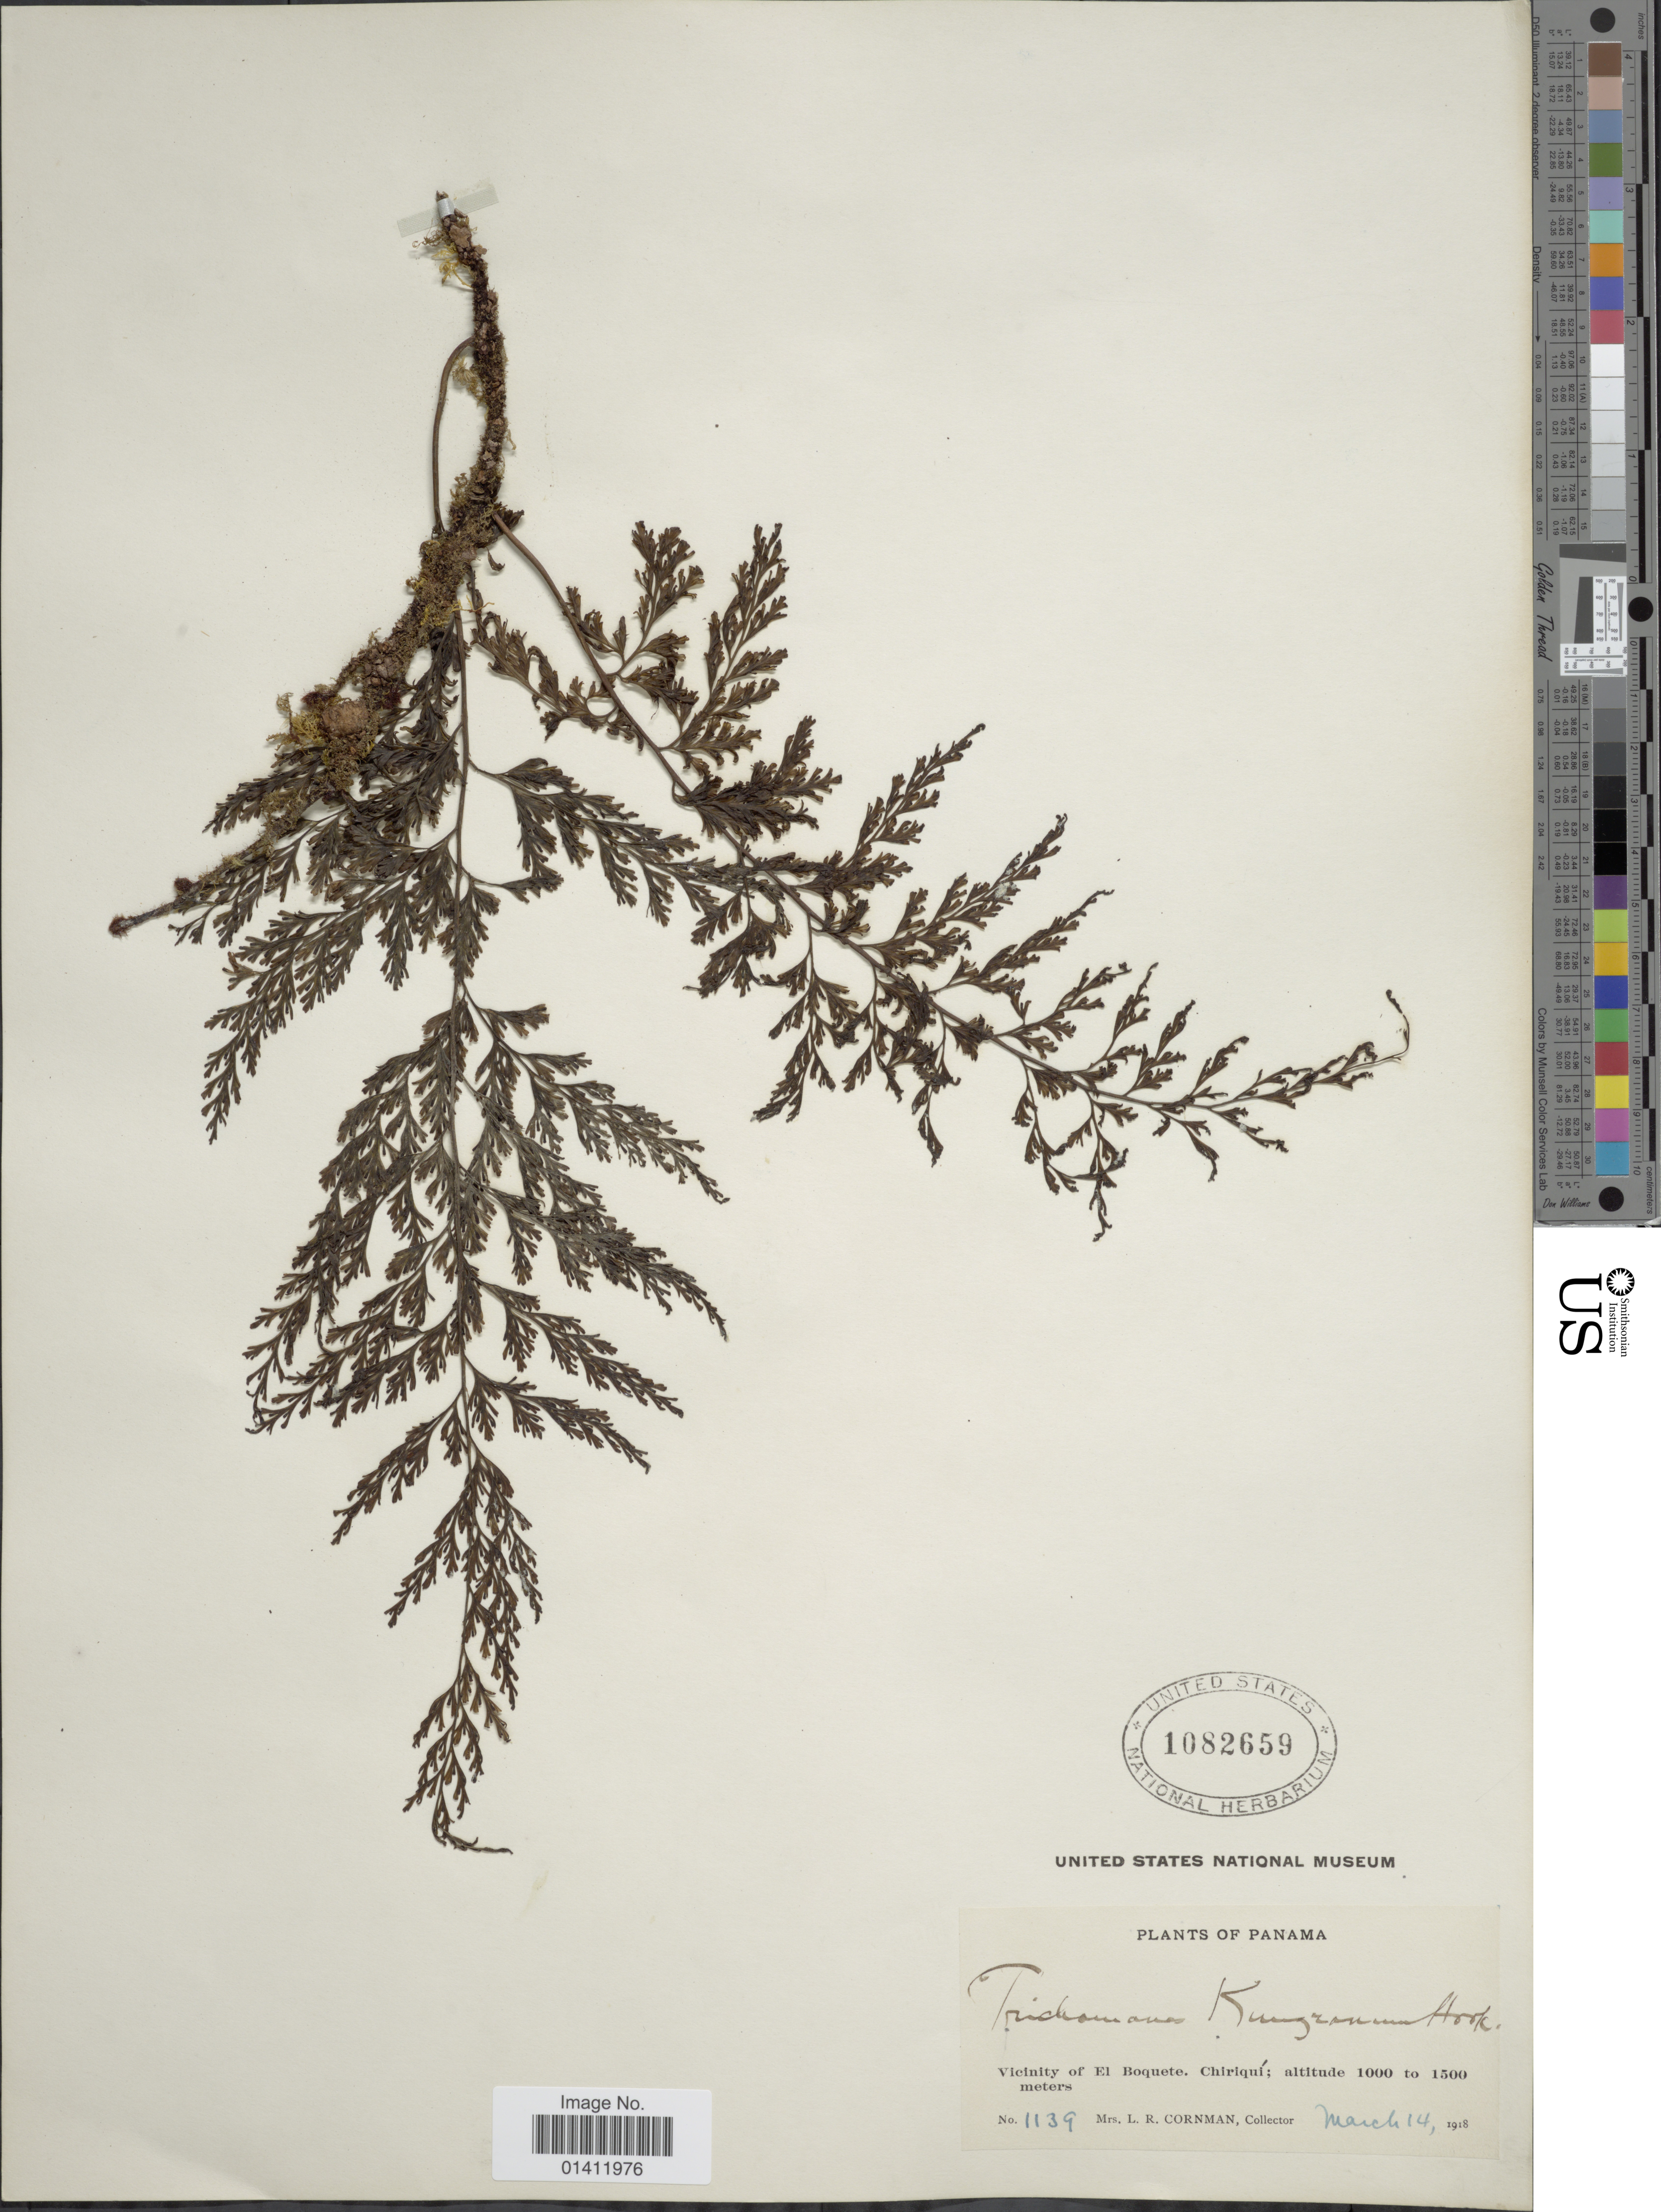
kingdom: Plantae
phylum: Tracheophyta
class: Polypodiopsida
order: Hymenophyllales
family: Hymenophyllaceae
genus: Vandenboschia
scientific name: Vandenboschia radicans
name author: (Sw.) Copel.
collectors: L. Cornman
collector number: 1139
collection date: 1918-03-14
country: Panama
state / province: Chiriqui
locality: Vicinity of El Boquete.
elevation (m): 1000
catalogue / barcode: US 1082659